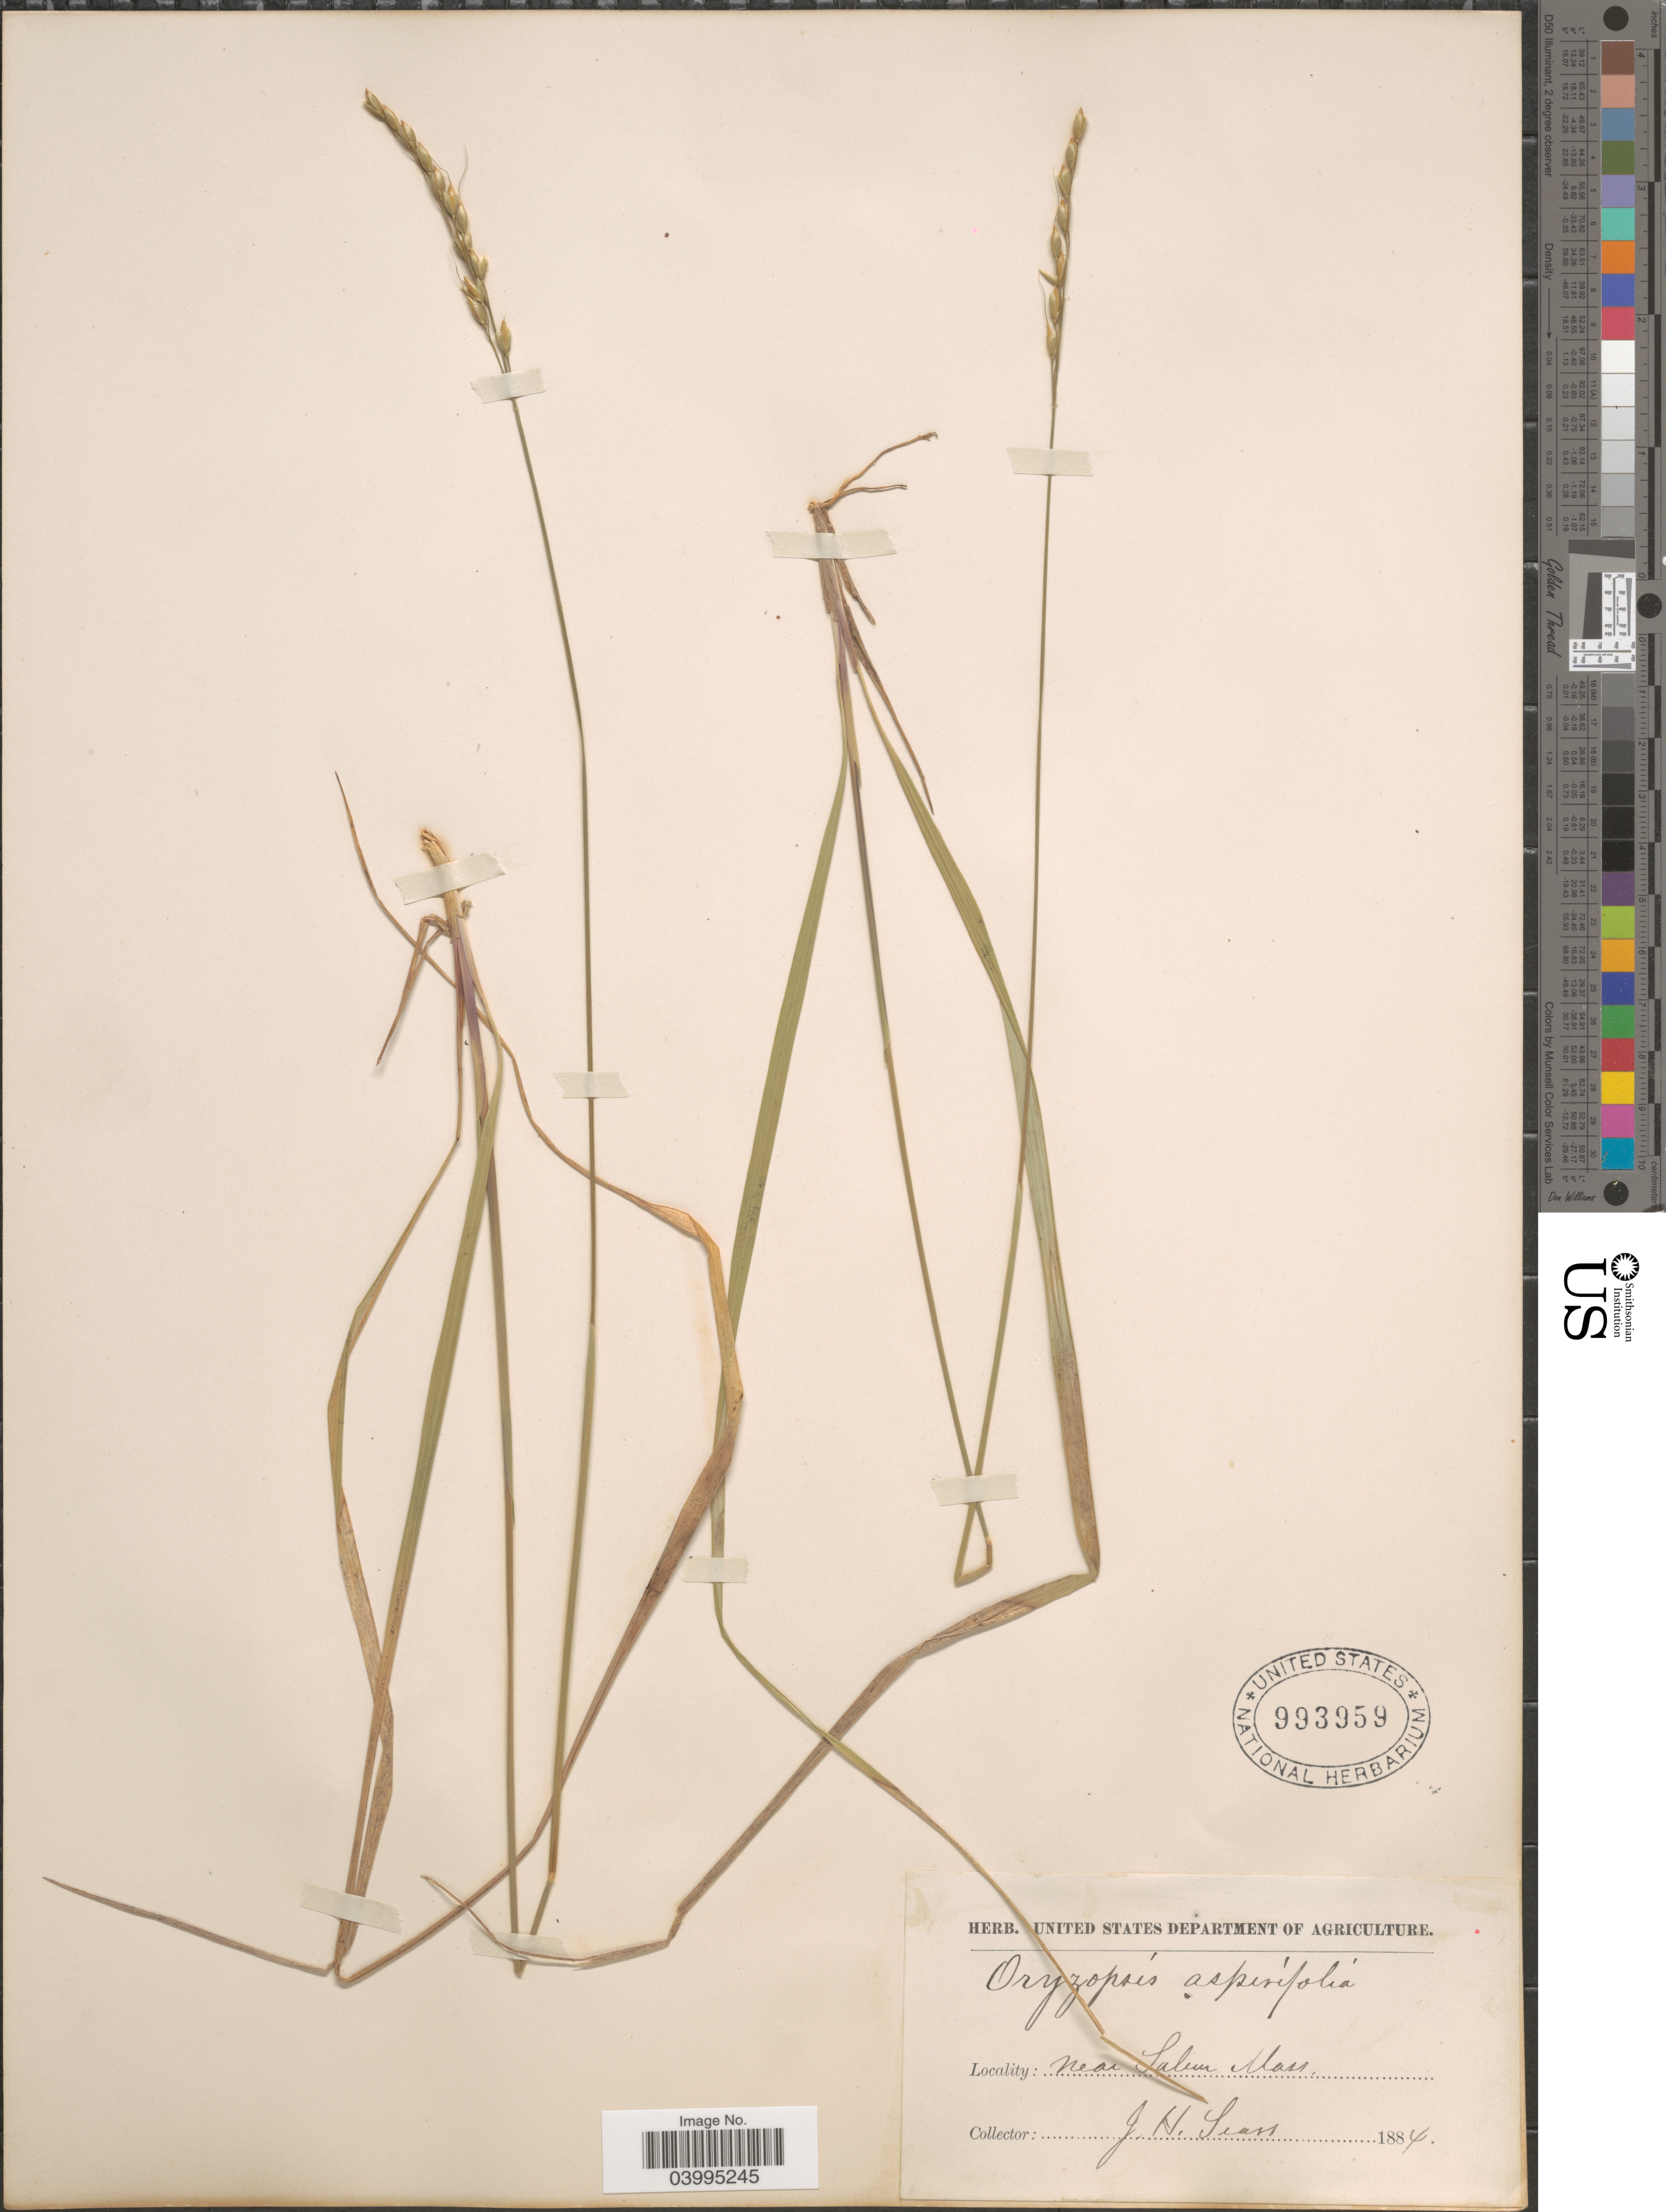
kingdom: Plantae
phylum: Tracheophyta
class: Liliopsida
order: Poales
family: Poaceae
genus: Oryzopsis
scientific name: Oryzopsis asperifolia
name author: Michx.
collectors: J. Sears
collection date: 1884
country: United States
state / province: Massachusetts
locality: Near Salem.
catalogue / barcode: US 993959